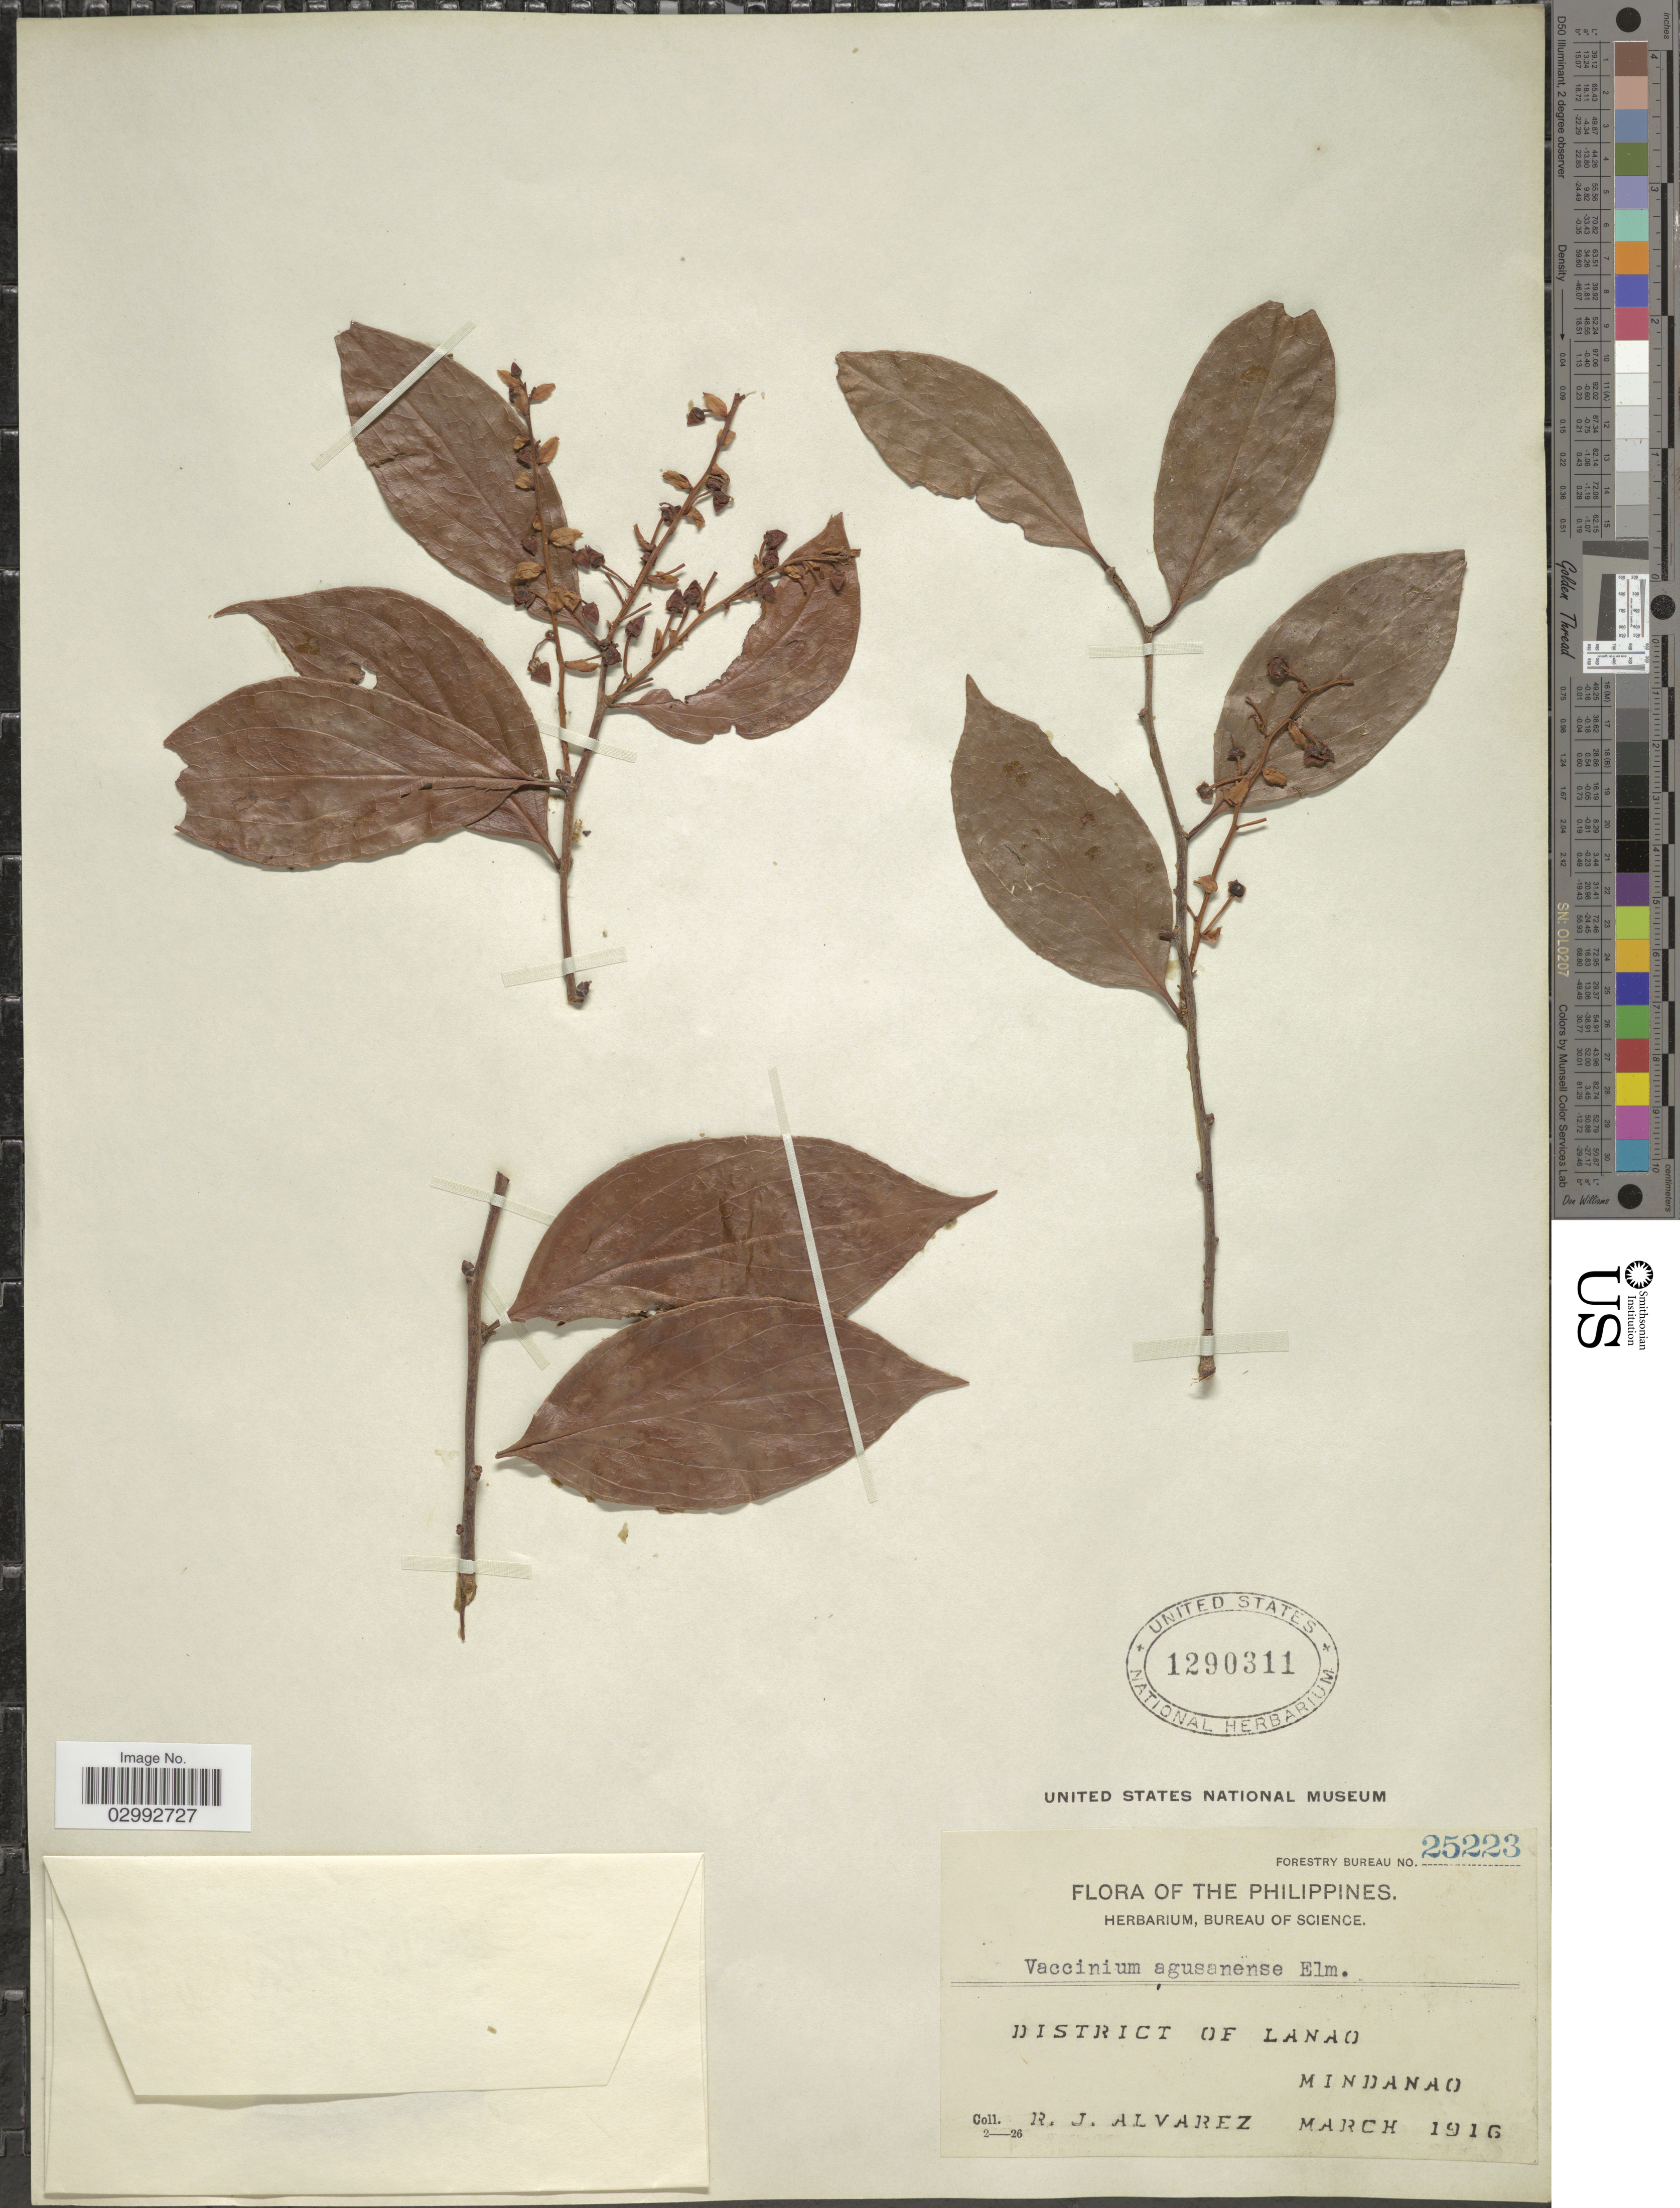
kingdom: Plantae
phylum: Tracheophyta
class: Magnoliopsida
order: Ericales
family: Ericaceae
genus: Vaccinium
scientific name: Vaccinium agusanense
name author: Elmer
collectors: R. Alvarez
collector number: Forestry Bureau 25223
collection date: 1916-03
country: Philippines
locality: District of Lanao, Mindanao.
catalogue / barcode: US 1290311